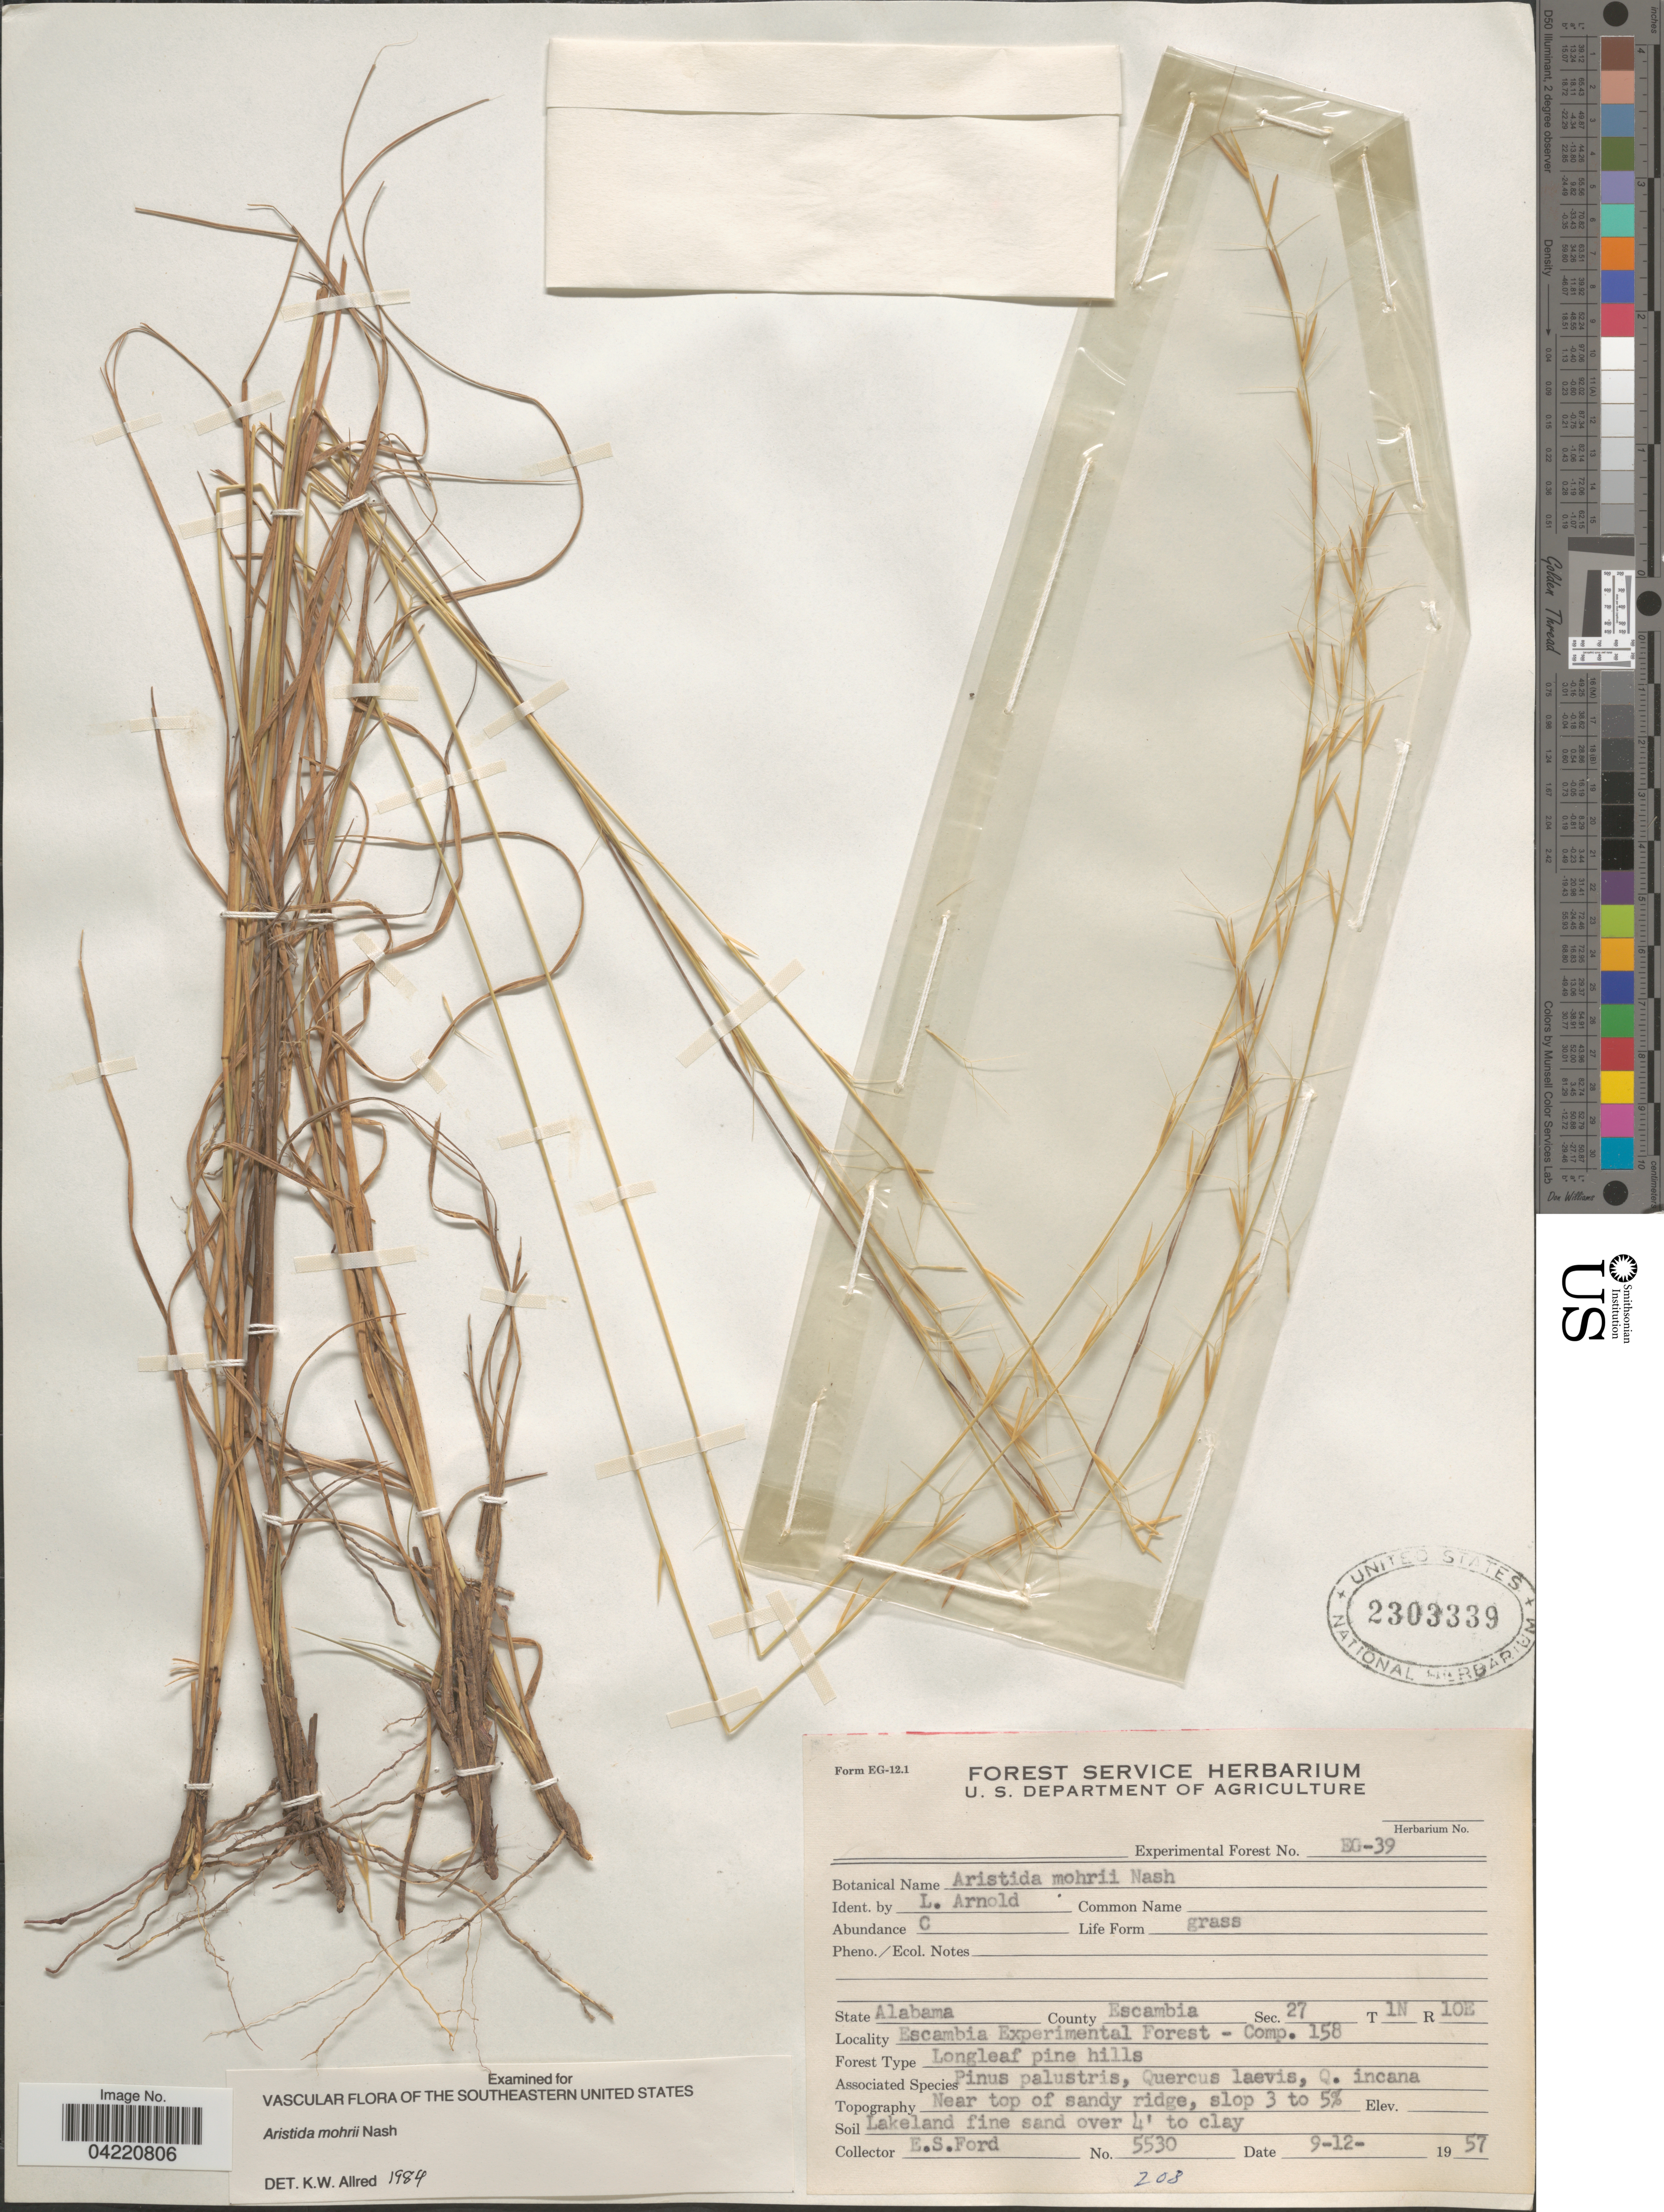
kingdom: Plantae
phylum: Tracheophyta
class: Liliopsida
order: Poales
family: Poaceae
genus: Aristida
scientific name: Aristida mohrii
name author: Nash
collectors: E. Ford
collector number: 5530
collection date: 1957-09-12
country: United States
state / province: Alabama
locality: County Escambia. Sec. 27 T 1N R10E. Escambia Experimental Forest - Comp. 158.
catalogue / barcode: US 2303339